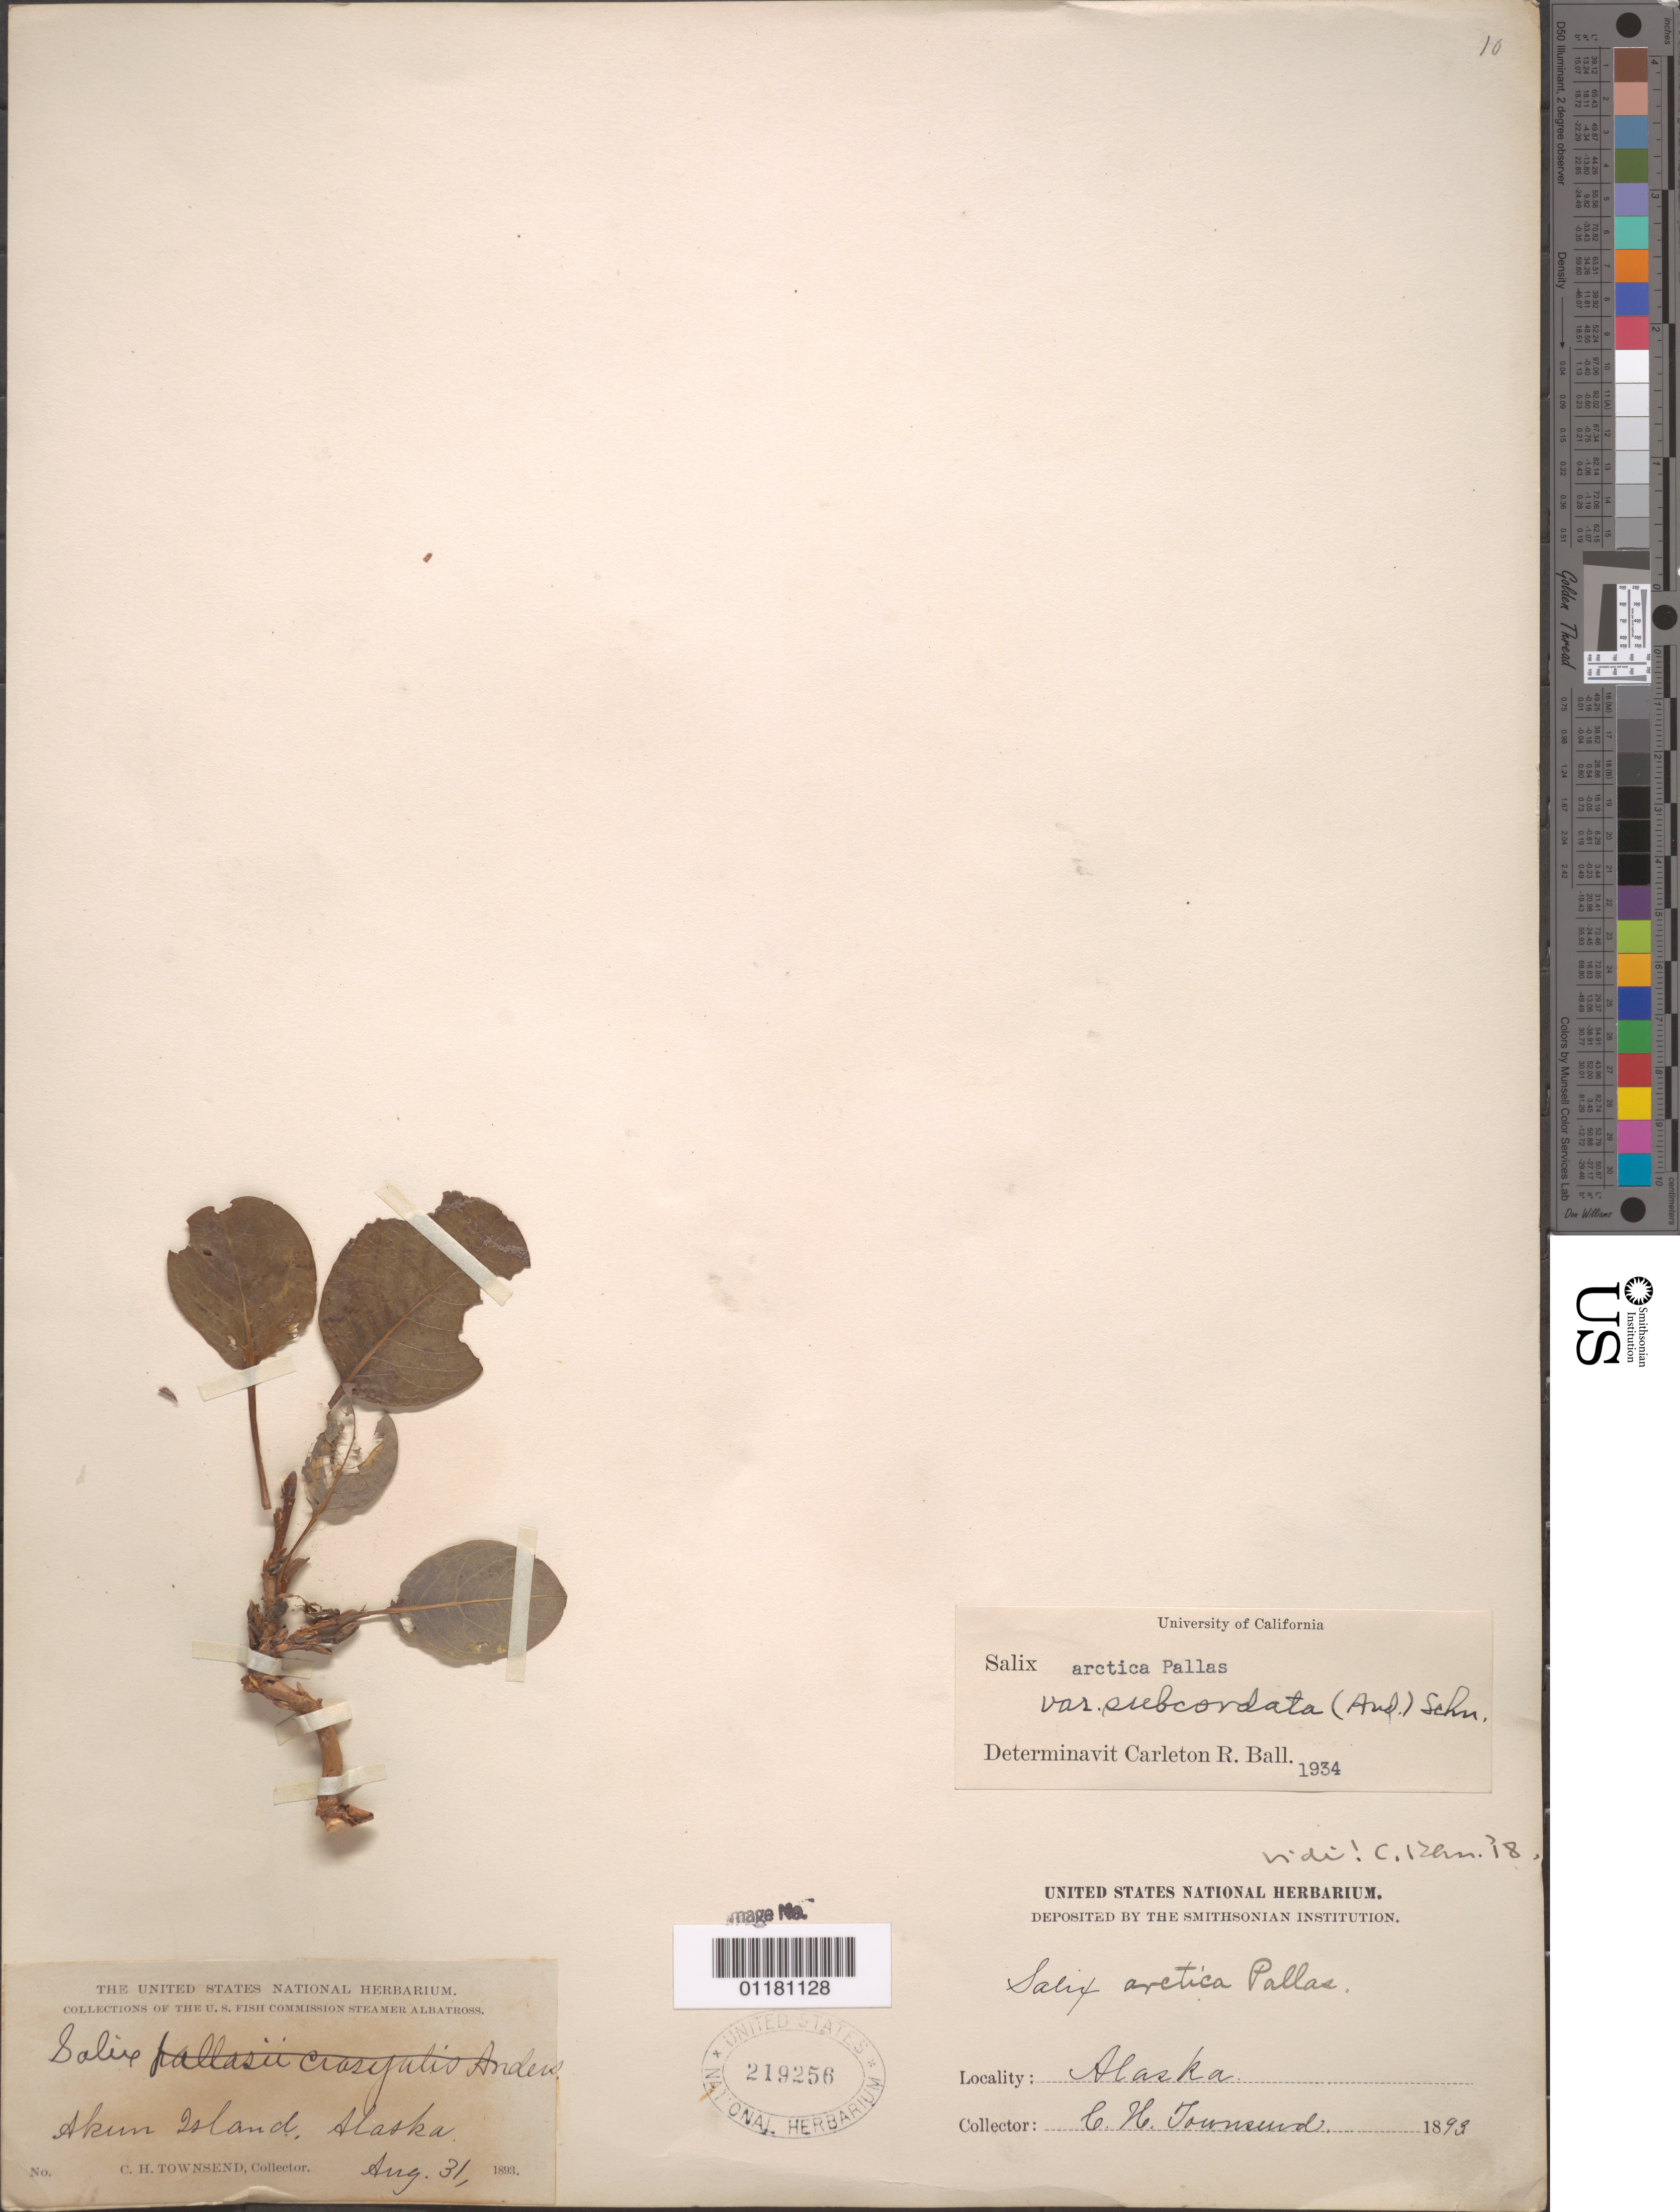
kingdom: Plantae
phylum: Tracheophyta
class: Magnoliopsida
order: Malpighiales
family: Salicaceae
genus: Salix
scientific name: Salix arctica var. subcordata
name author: C.K. Schneid.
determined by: Ball, C. R.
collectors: C. H. Townsend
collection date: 1893-08-31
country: United States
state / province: Alaska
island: Akun Island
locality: Akun Island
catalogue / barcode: US 219256